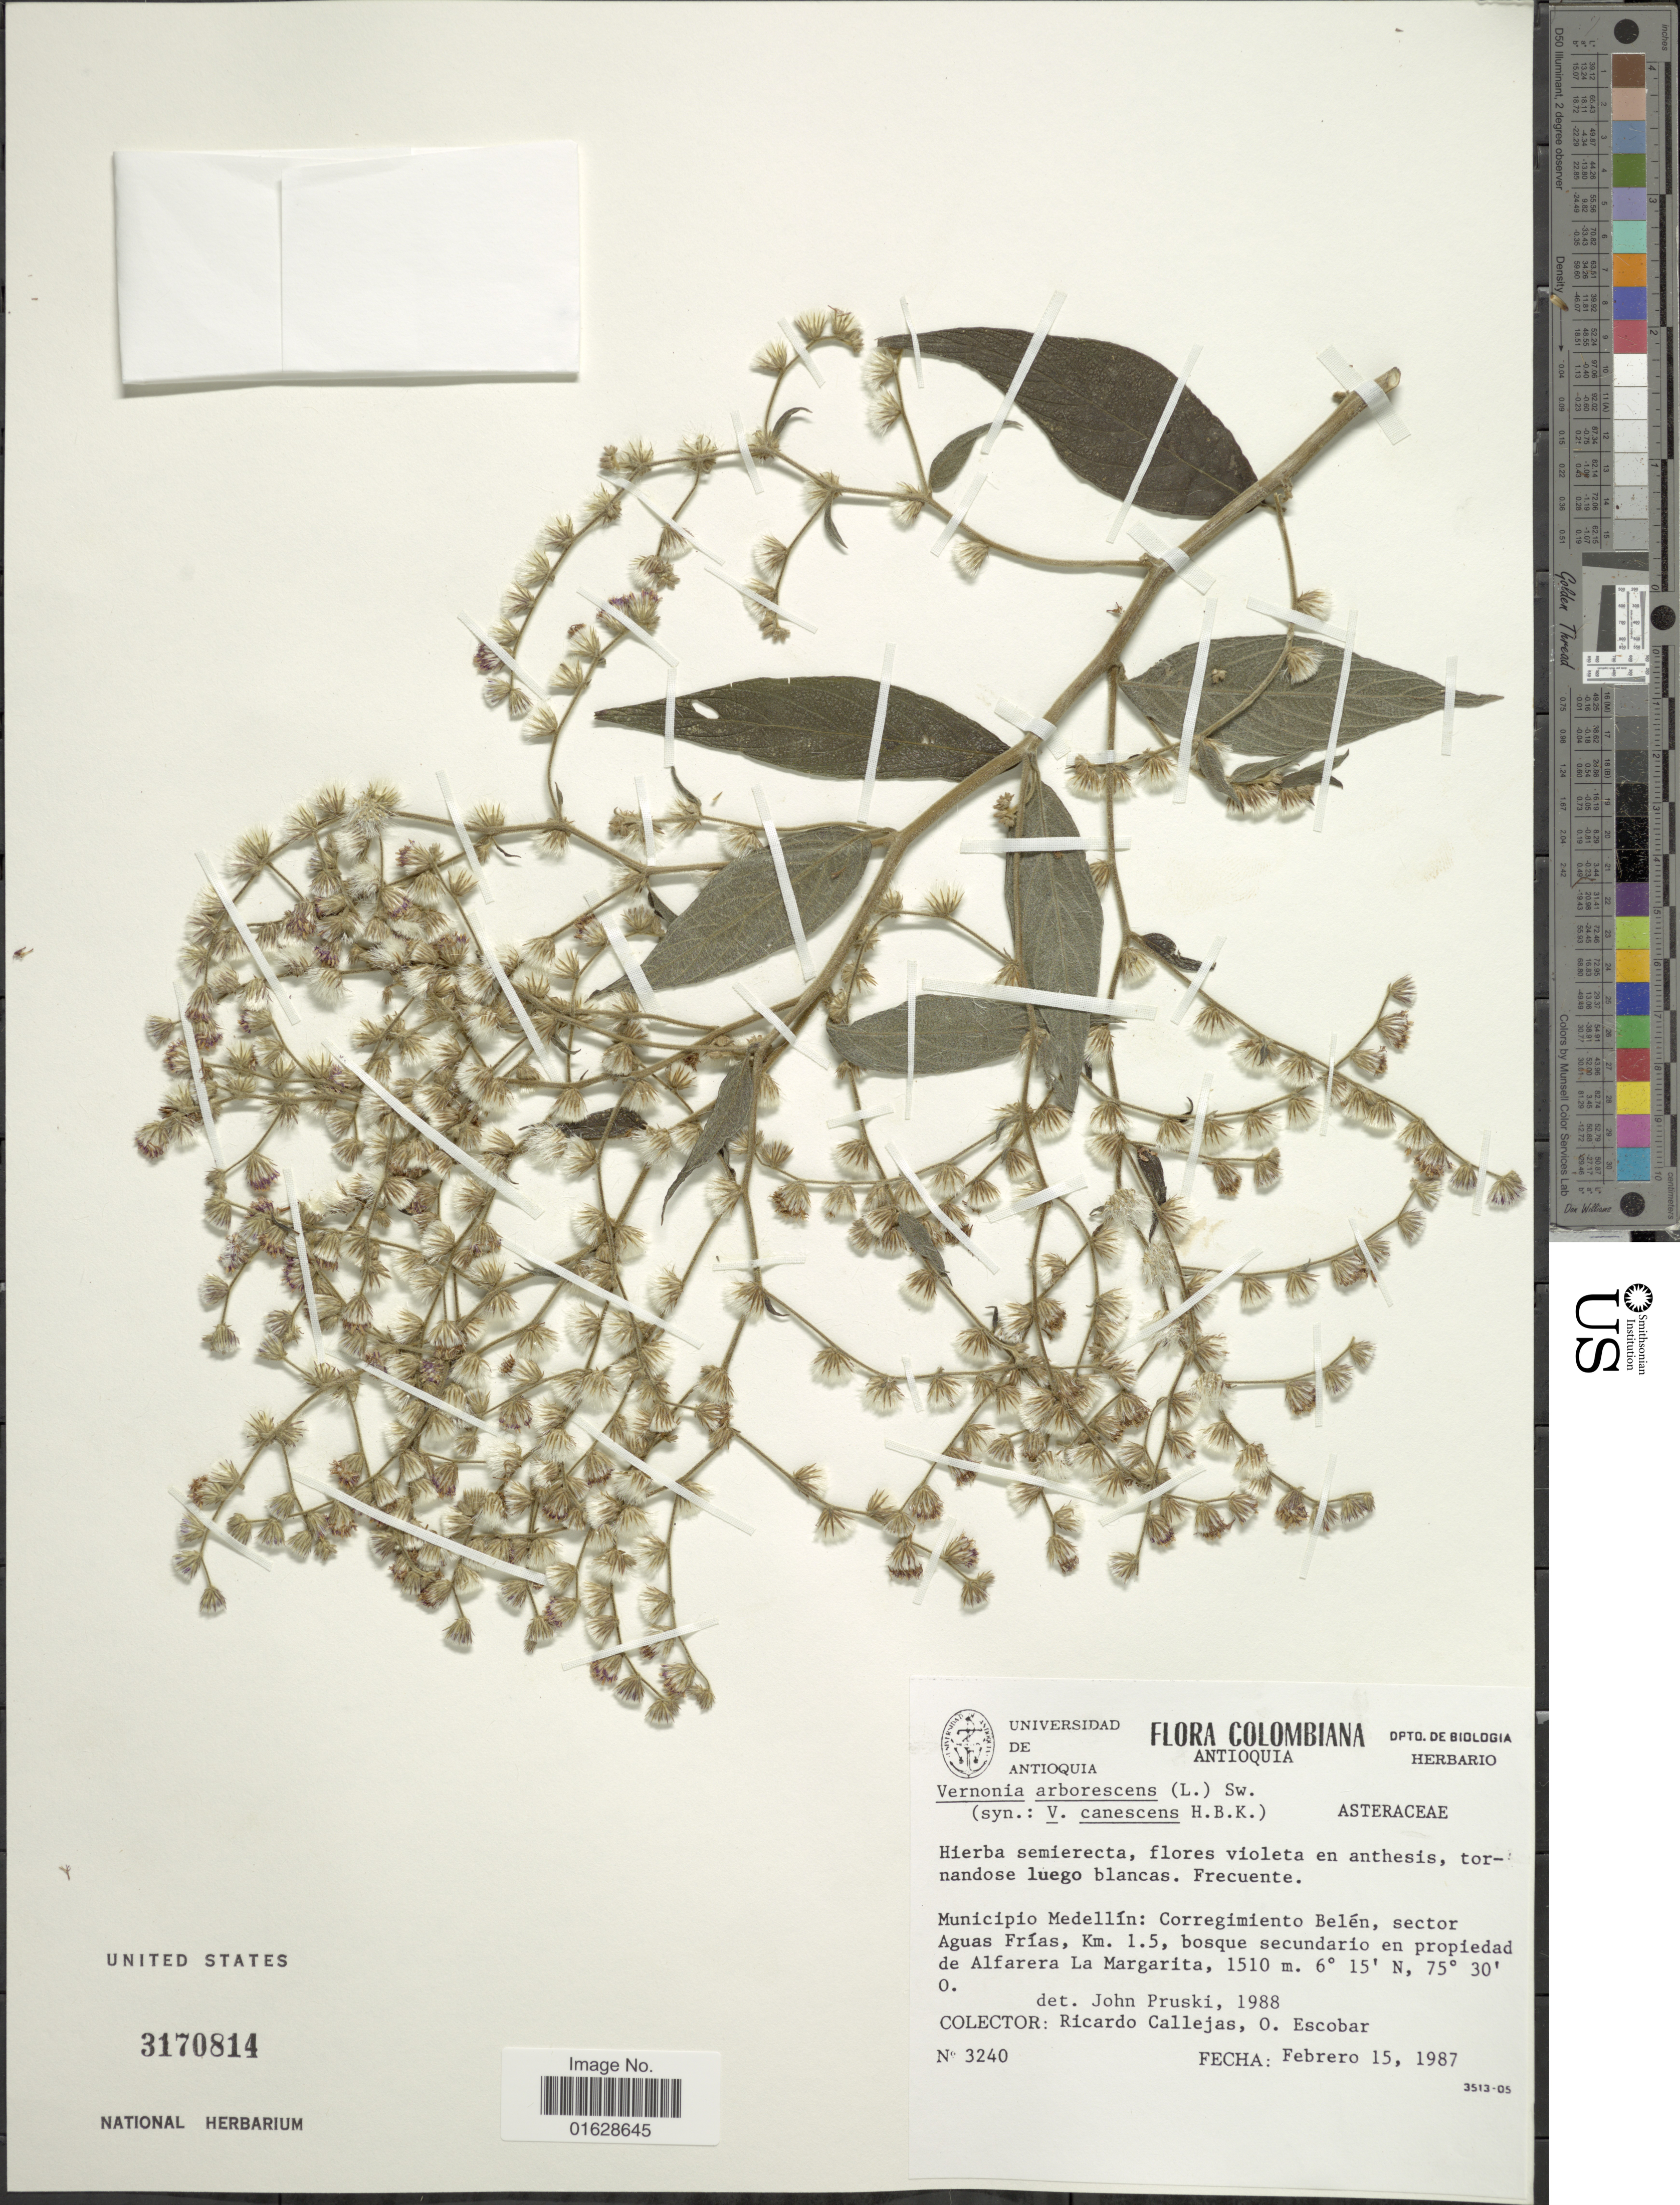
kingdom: Plantae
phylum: Tracheophyta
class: Magnoliopsida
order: Asterales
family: Asteraceae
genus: Lepidaploa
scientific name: Lepidaploa canescens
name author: (Kunth) H. Rob.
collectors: R. Callejas & O. D. Escobar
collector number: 3240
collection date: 1987-02-15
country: Colombia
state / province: Antioquia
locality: Colombiana. Antioquia. Municipio Medellin: Cooregimiento Belen, sector Aguas Frias, Km. 1.5, bosque secundario en propiedad de Alfarera La Margarita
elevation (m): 1510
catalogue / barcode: US 3170814